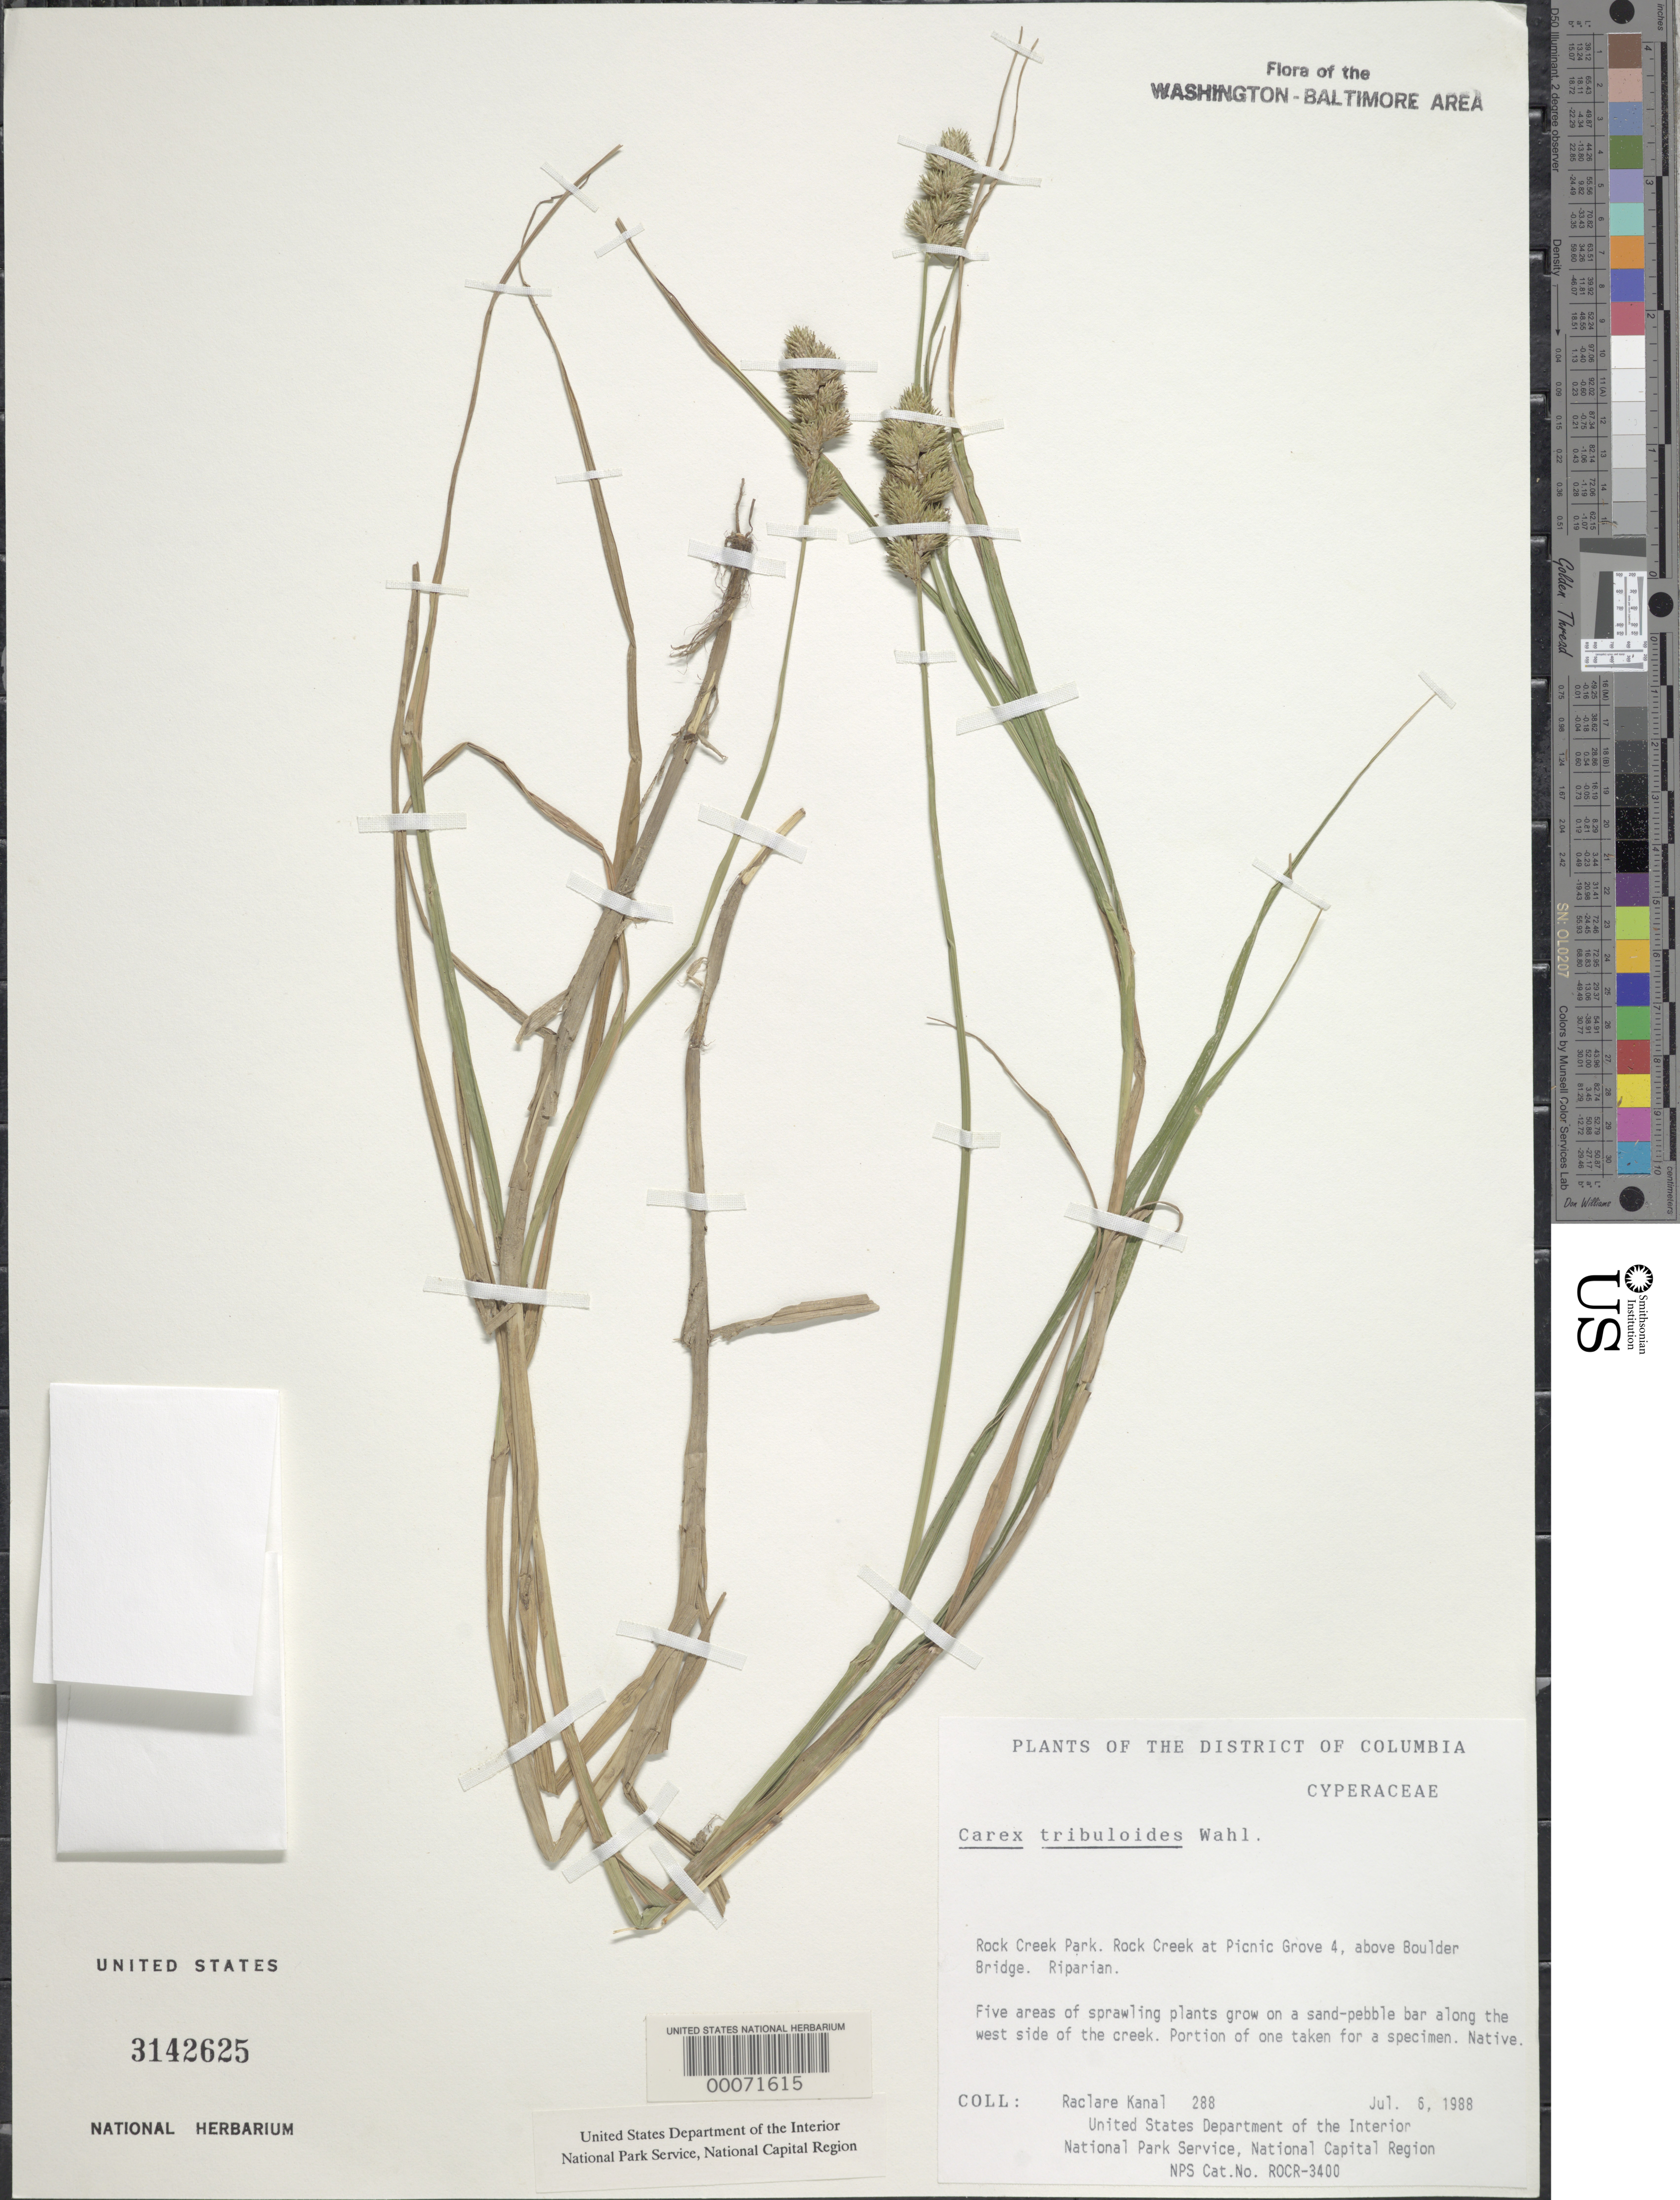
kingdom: Plantae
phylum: Tracheophyta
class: Liliopsida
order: Poales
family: Cyperaceae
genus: Carex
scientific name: Carex tribuloides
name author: Wahlenb.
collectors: R. Kanal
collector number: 288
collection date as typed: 06 Jul 1988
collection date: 1988-07-06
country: United States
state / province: District of Columbia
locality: Rock Creek Park, Picnic Grove 4 above Boulder Bridge Rock Creek Park & vicinity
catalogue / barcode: US 3142625